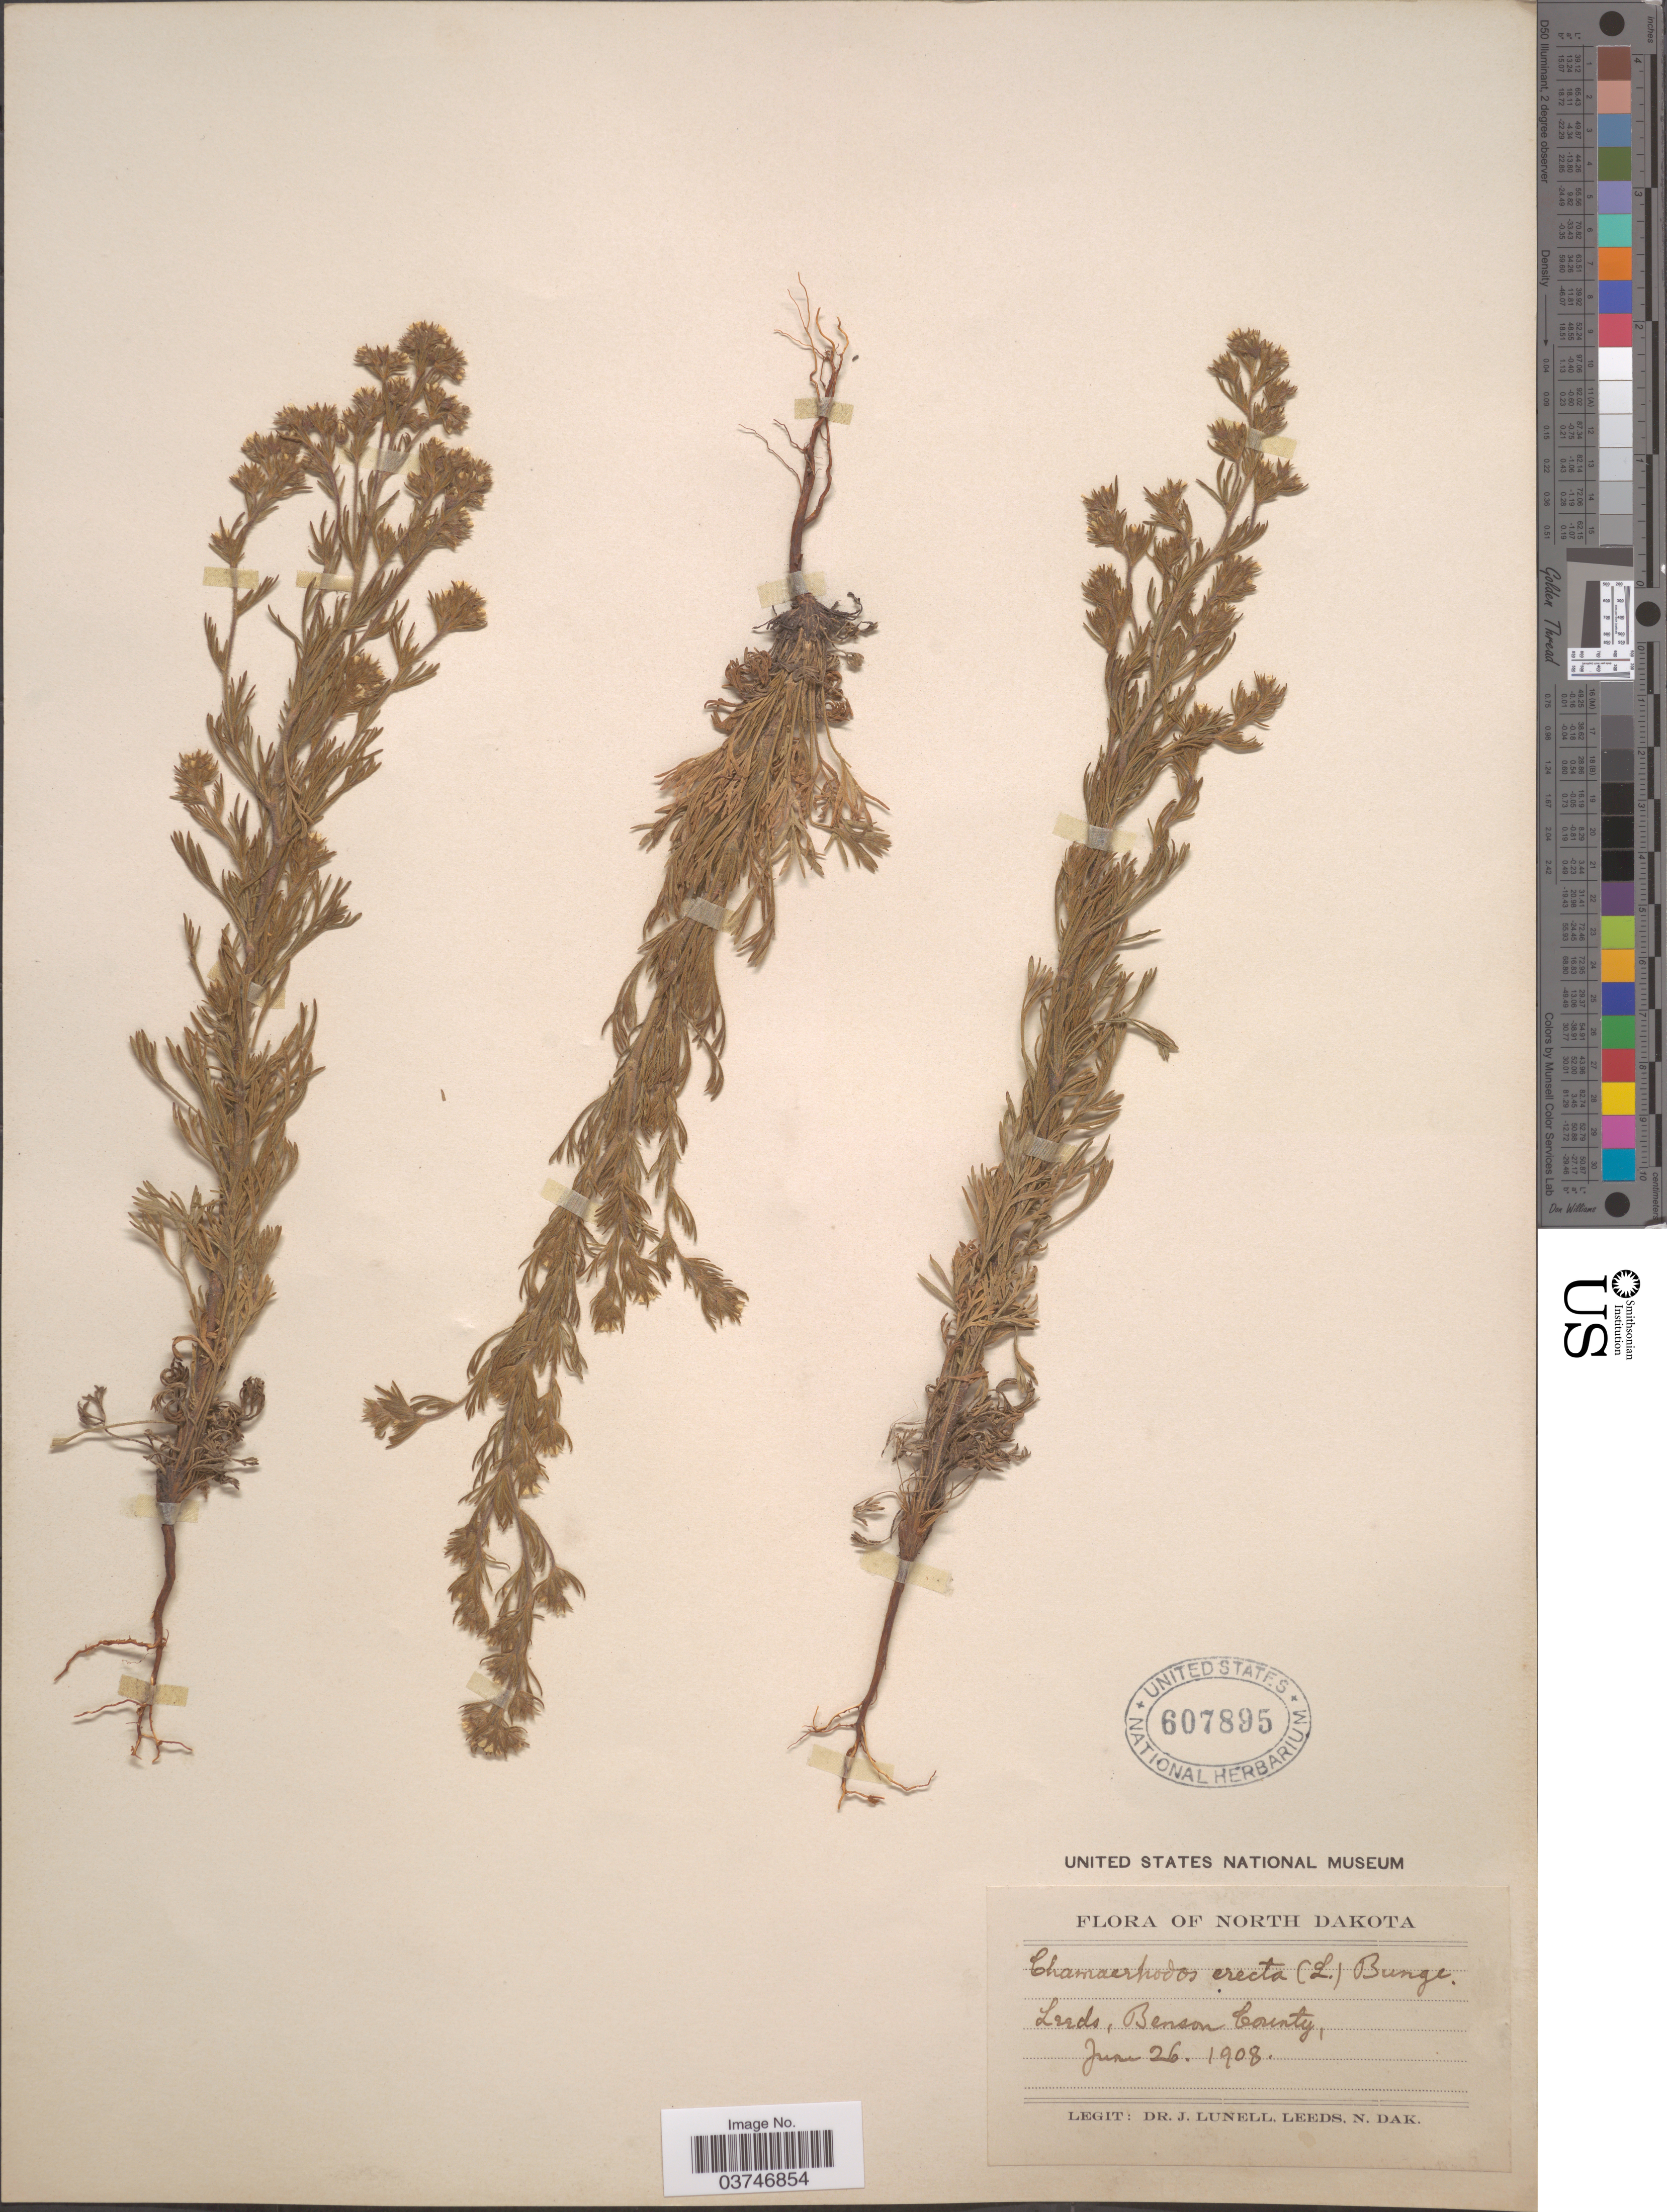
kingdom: Plantae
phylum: Tracheophyta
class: Magnoliopsida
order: Rosales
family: Rosaceae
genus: Chamaerhodos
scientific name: Chamaerhodos erecta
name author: (L.) Bunge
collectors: J. Lunell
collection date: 1908-06-26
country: United States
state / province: North Dakota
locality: Leeds, Benson County.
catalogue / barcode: US 607895